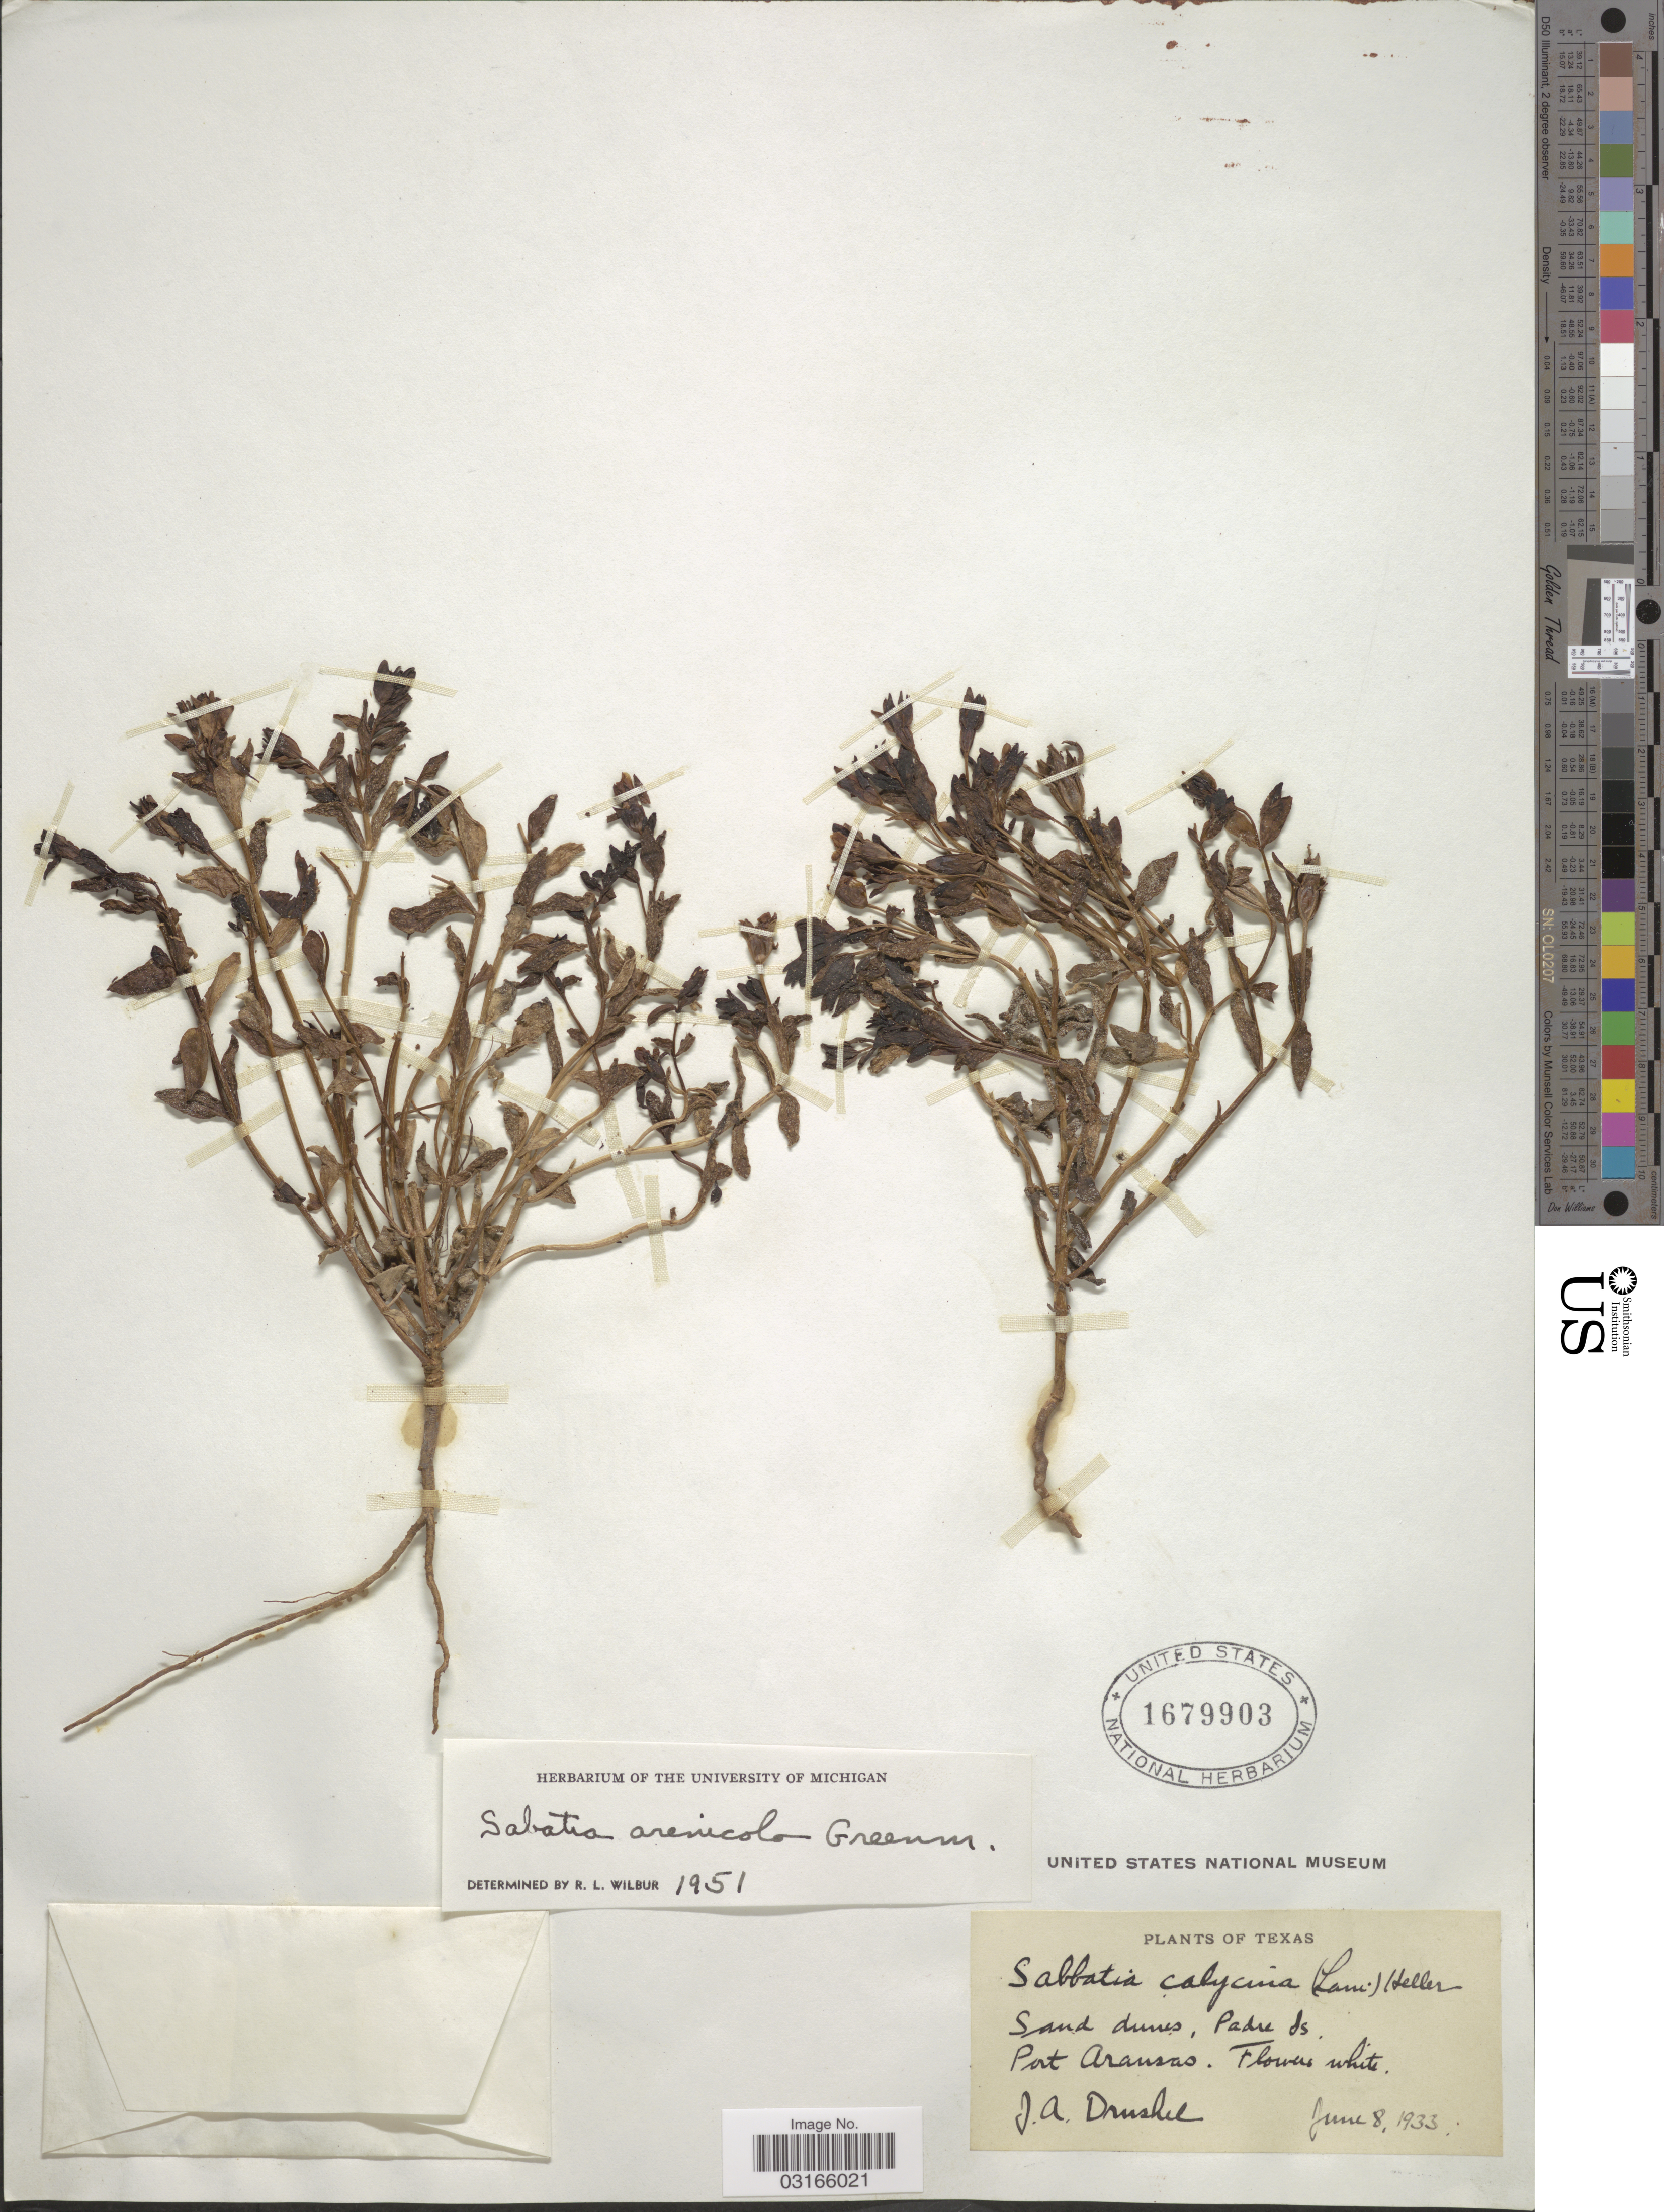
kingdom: Plantae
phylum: Tracheophyta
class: Magnoliopsida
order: Gentianales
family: Gentianaceae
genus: Sabatia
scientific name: Sabatia arenicola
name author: Greenm.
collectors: J. A. Drushel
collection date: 1933-06-08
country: United States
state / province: Texas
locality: Sand dunes, Padre Is., Port Aransas.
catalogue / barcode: US 1679903